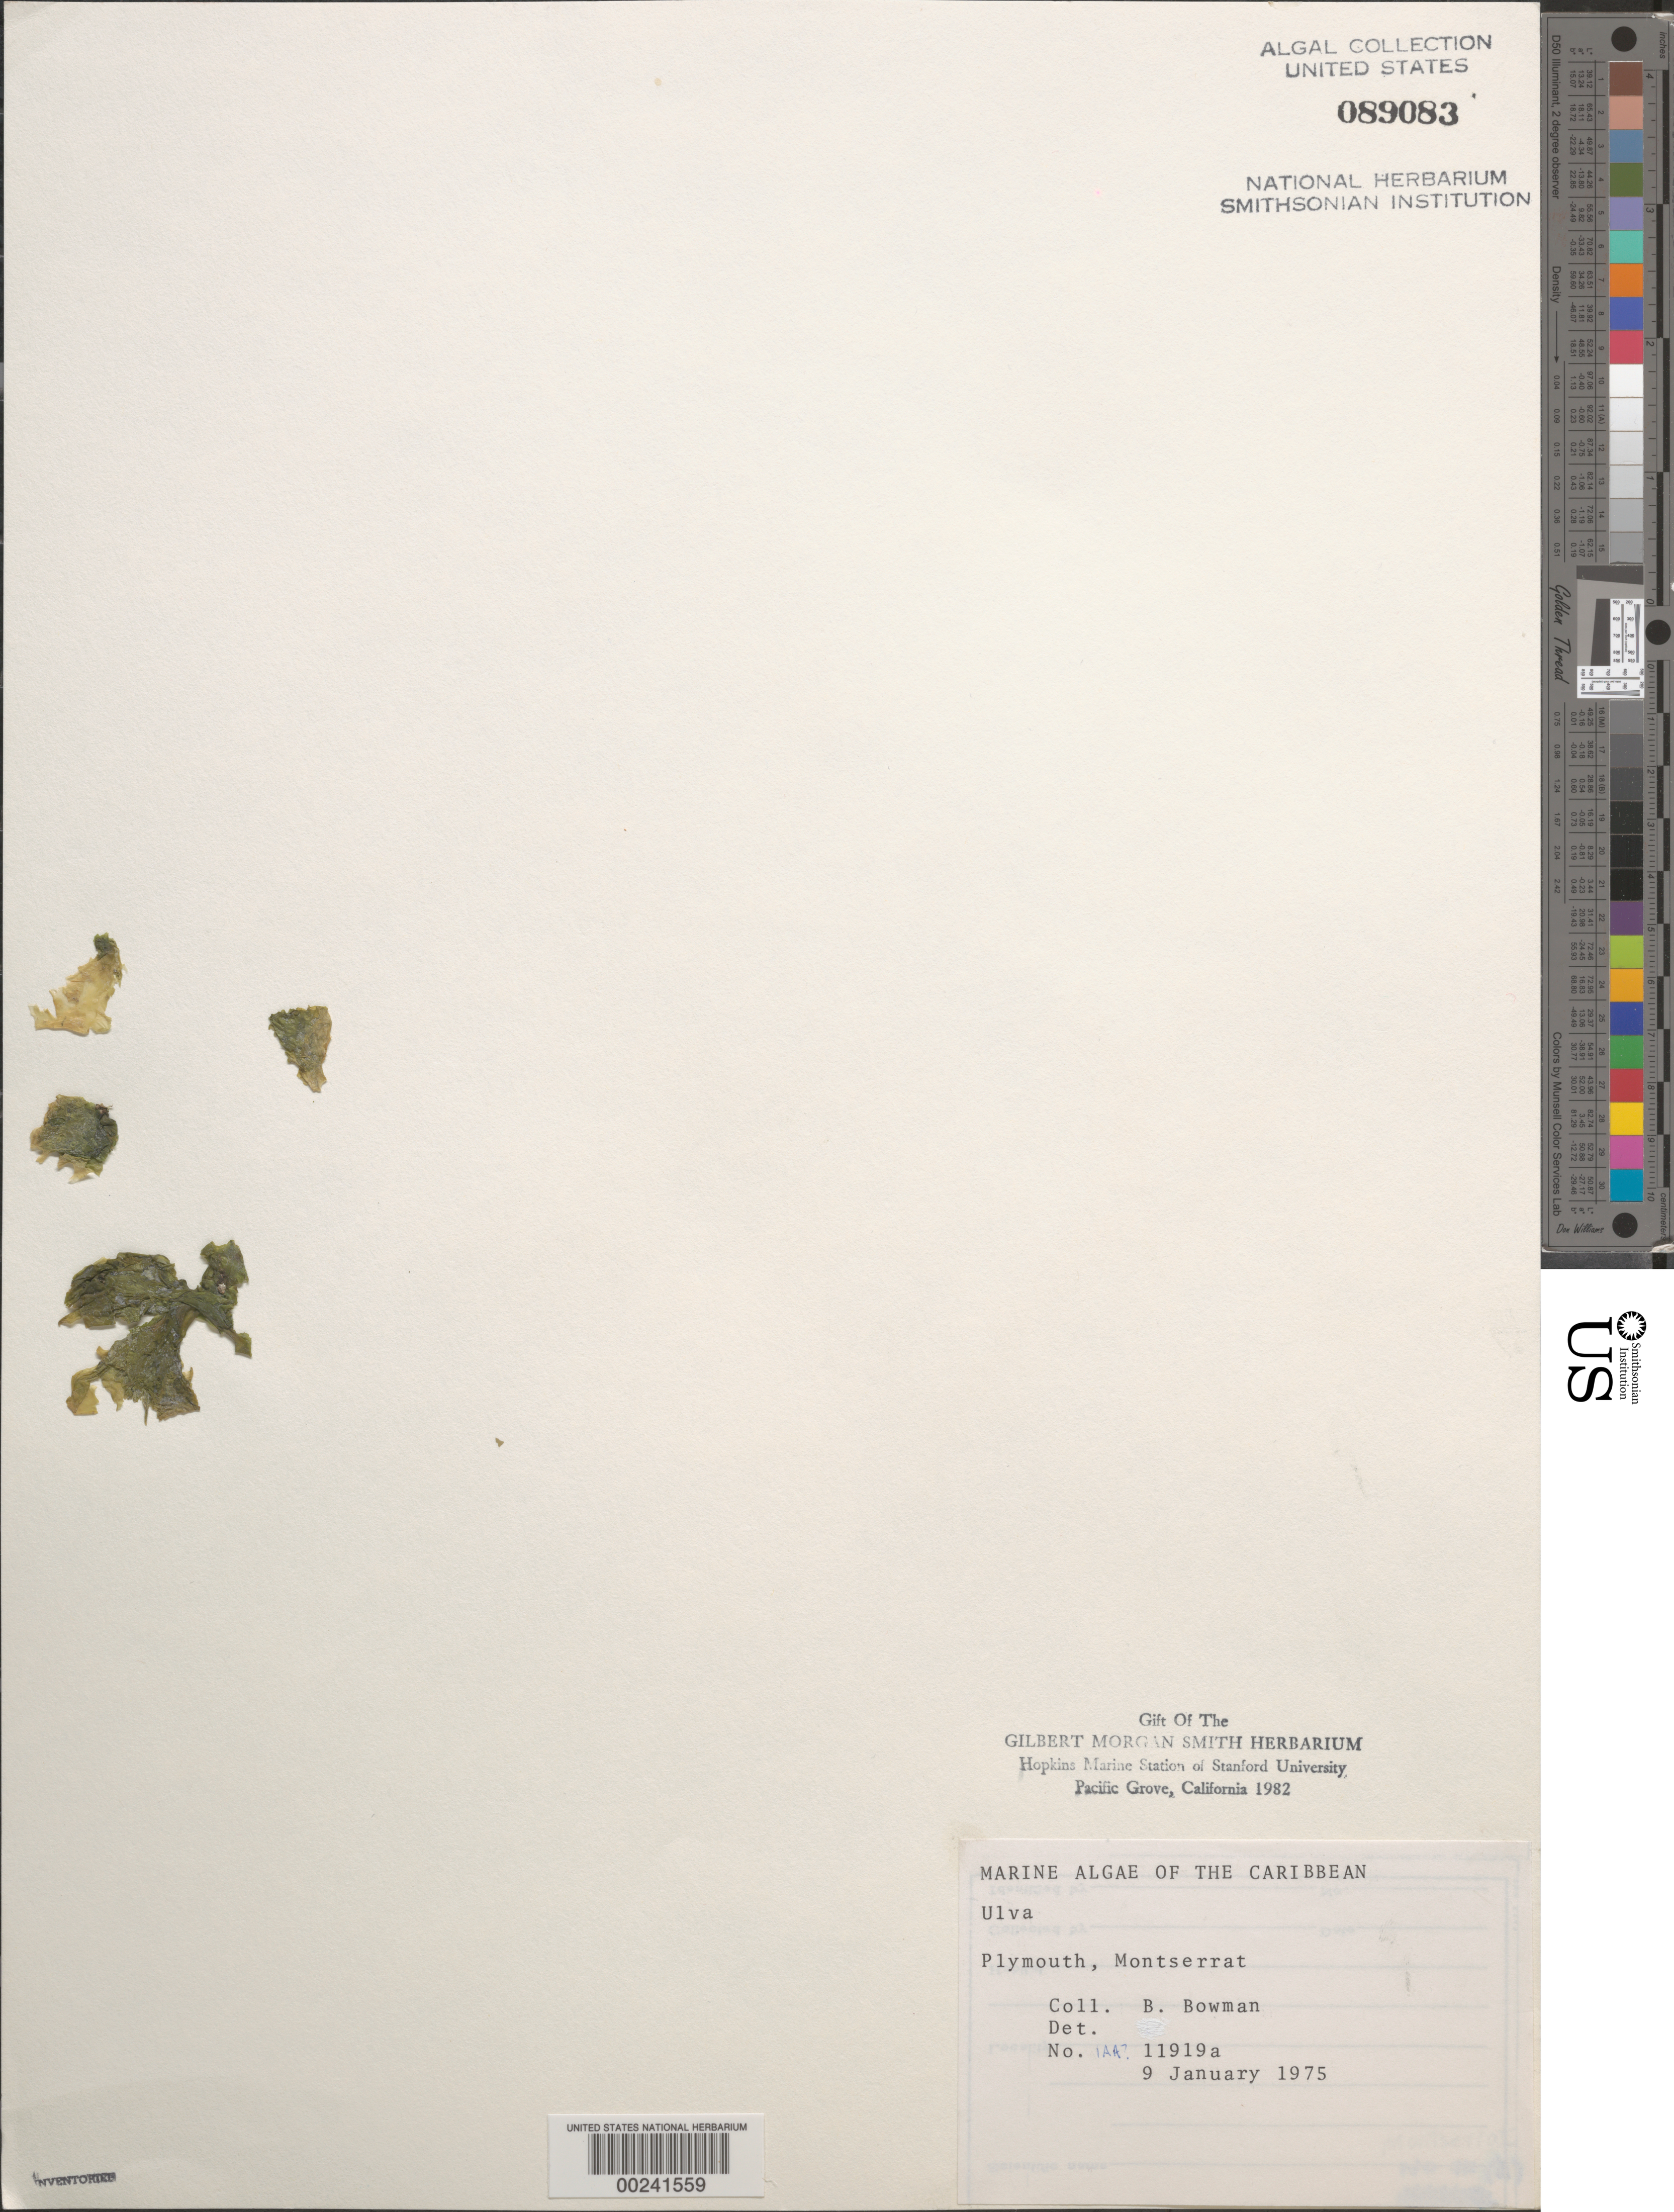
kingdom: Plantae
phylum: Chlorophyta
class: Ulvophyceae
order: Ulvales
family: Ulvaceae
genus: Ulva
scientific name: Ulva sp.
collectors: B. Bowman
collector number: IAA 11919a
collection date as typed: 09 Jan 1975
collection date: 1975-01-09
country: Montserrat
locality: Plymouth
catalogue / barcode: US 89083